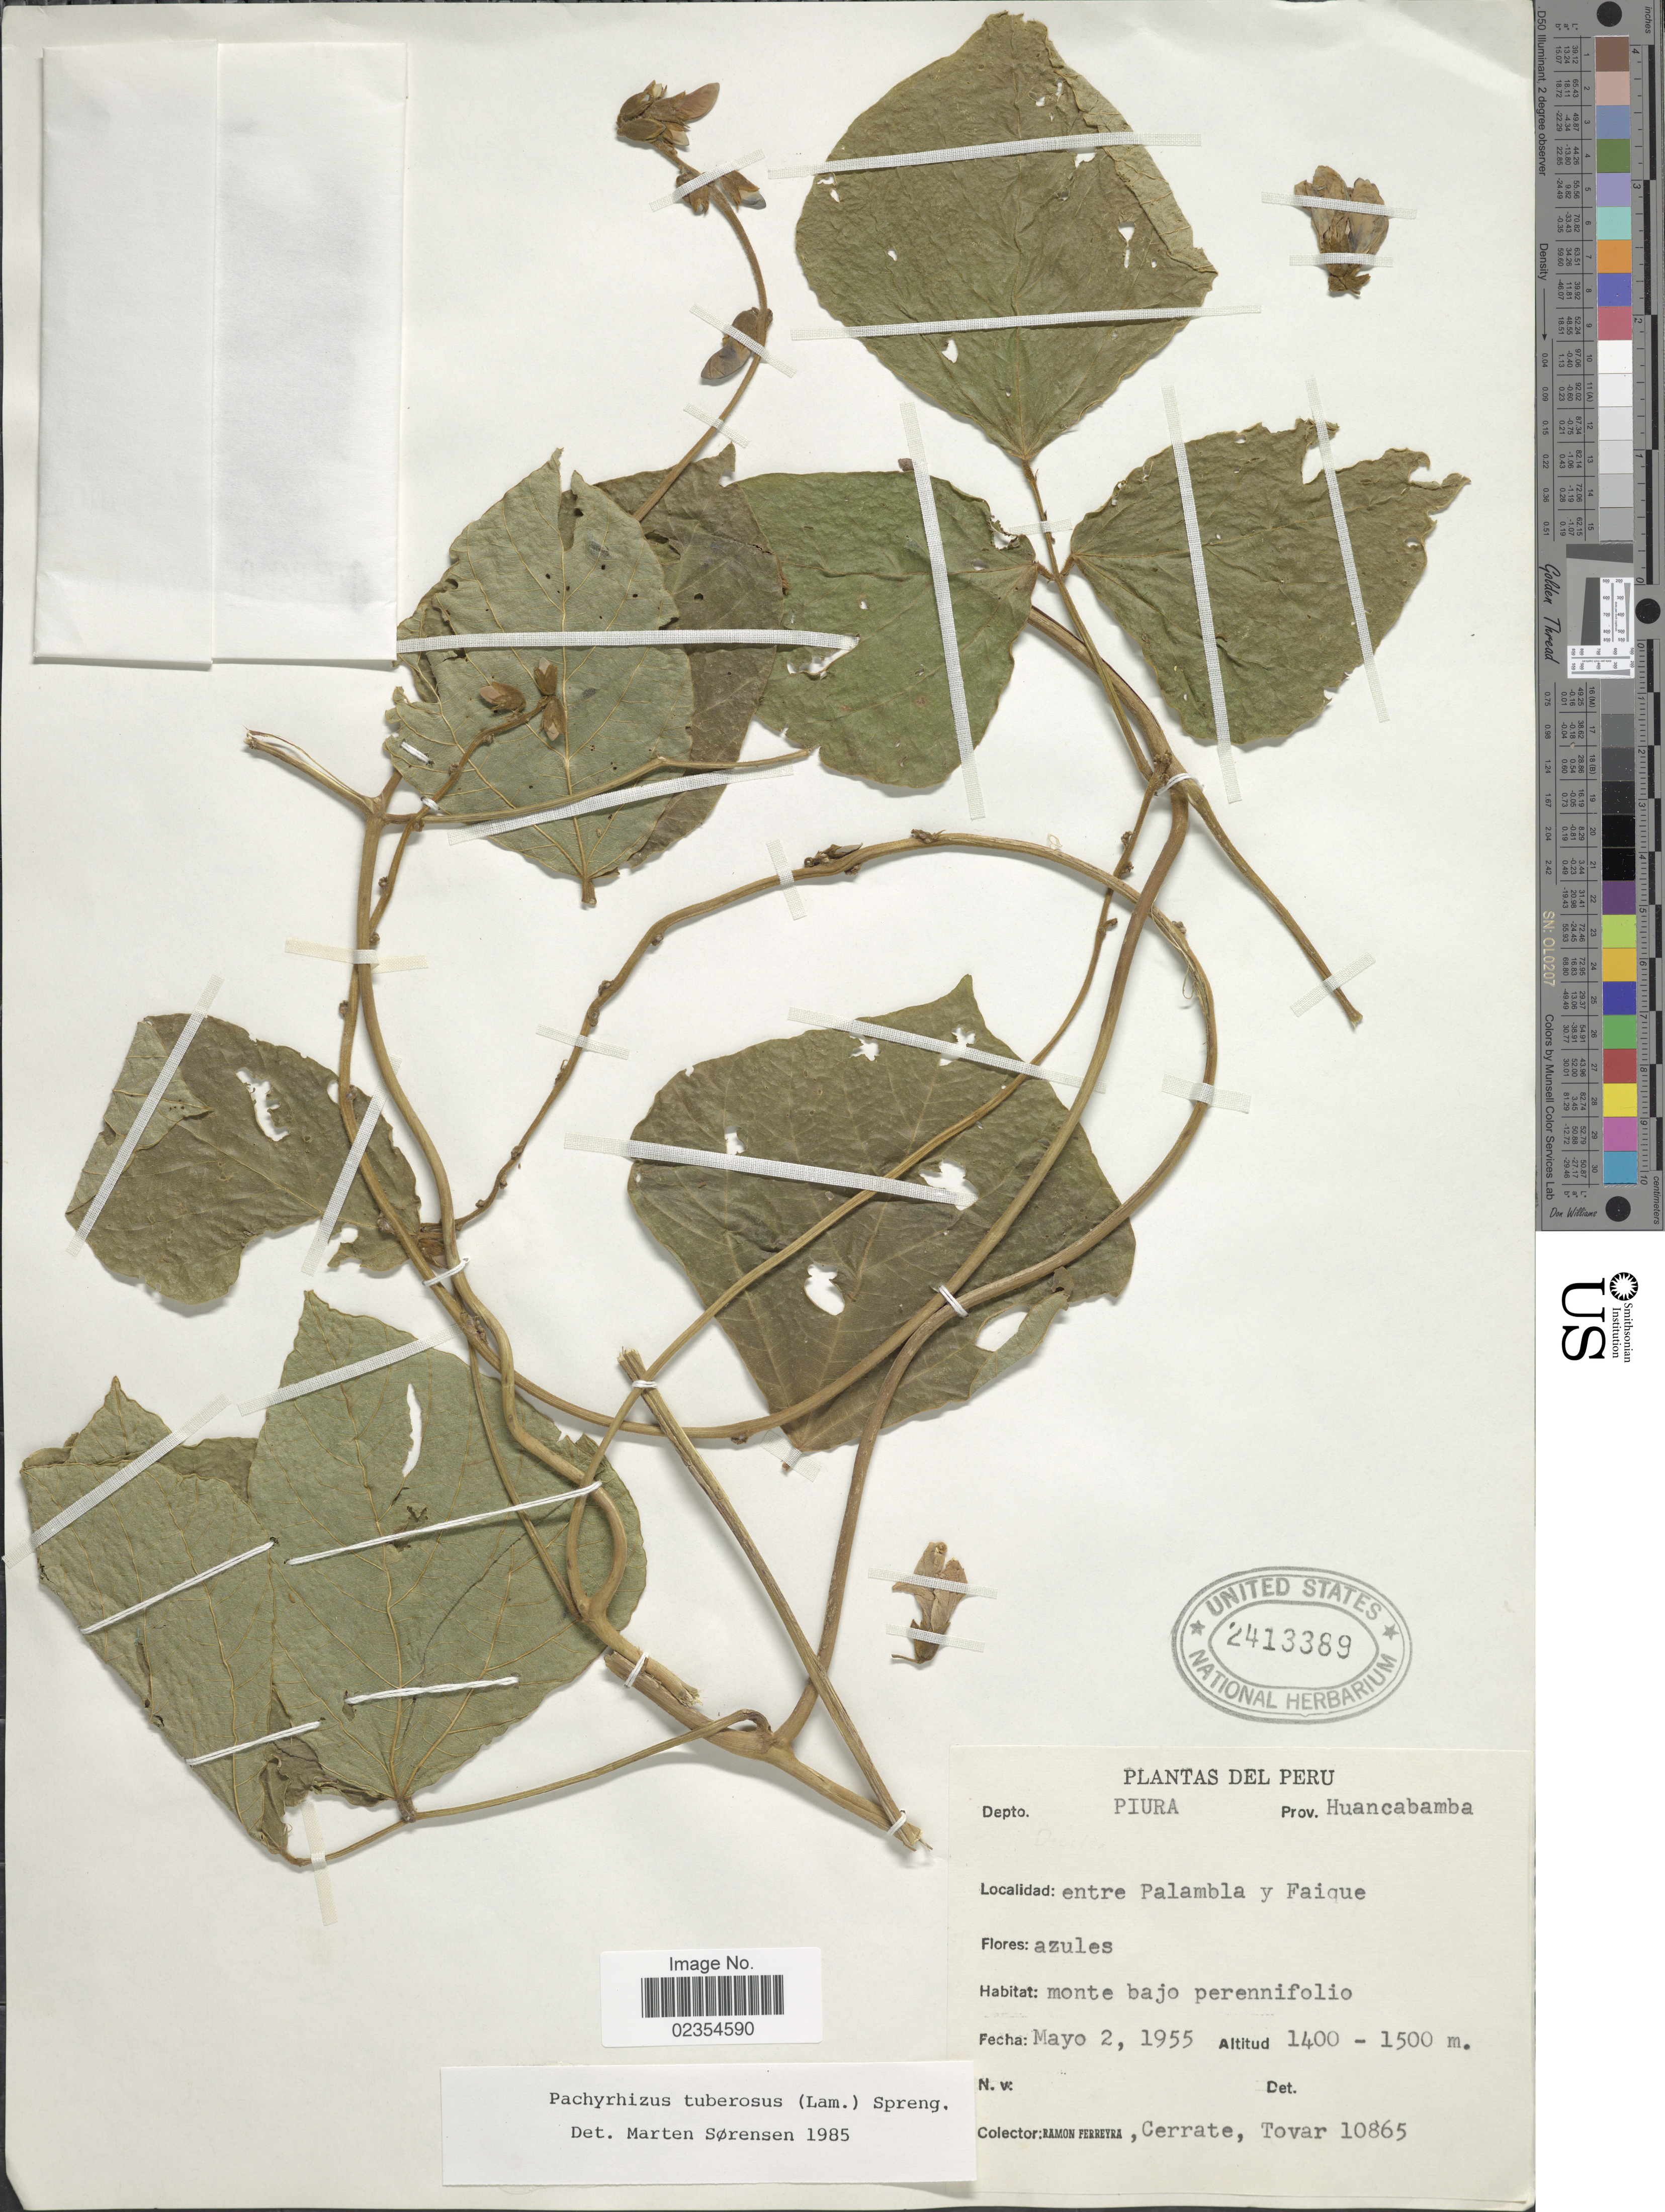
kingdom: Plantae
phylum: Tracheophyta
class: Magnoliopsida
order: Fabales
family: Fabaceae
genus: Pachyrhizus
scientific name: Pachyrhizus tuberosus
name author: (Lam.) Spreng.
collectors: R. A. Ferreyra, -. Cerrate & -. Tovar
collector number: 10865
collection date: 1955-05-02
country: Peru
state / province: Piura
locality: Prov. Huancabamba, entre Palambla y Faique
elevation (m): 1400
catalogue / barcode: US 2413389